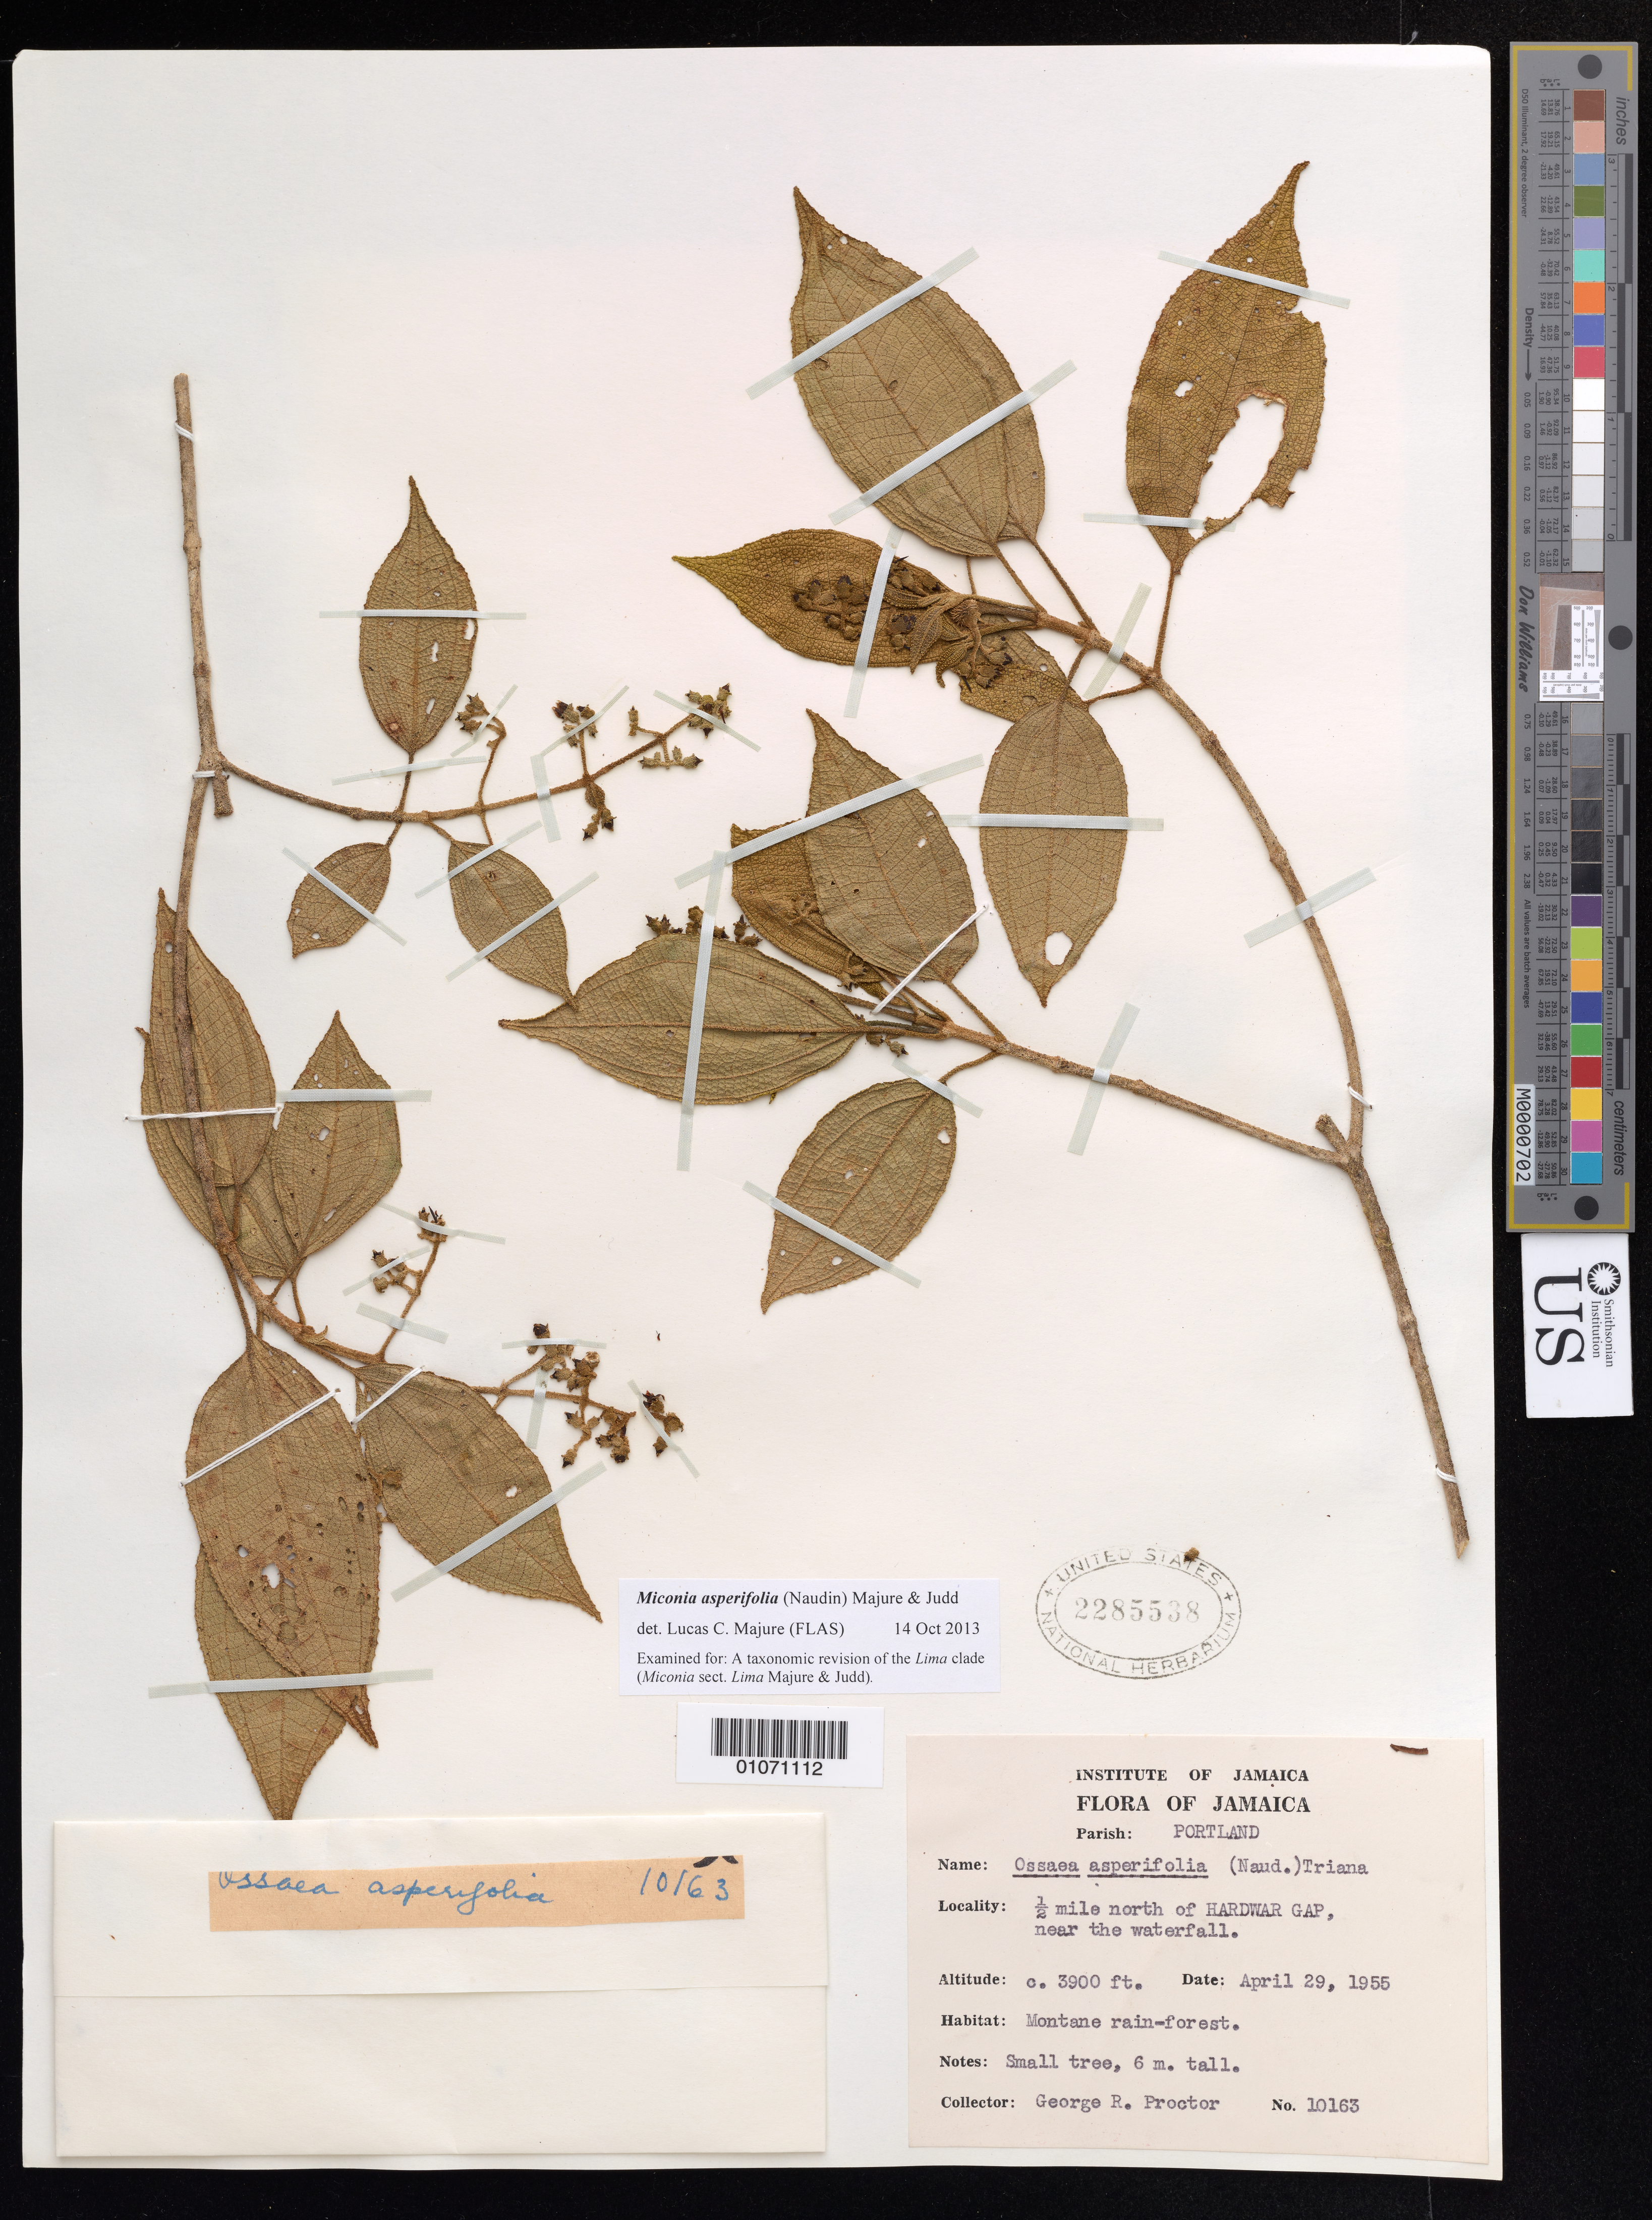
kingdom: Plantae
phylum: Tracheophyta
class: Magnoliopsida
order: Myrtales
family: Melastomataceae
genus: Miconia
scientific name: Miconia asperifolia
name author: (Naudin) Majure & Judd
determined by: Majure, Lucas C., (FLAS), University of Florida (UNITED STATES)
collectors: G. R. Proctor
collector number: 10163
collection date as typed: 29 Apr 1955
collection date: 1955-04-29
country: Jamaica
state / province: Portland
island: Jamaica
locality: Hardwar Gap, 0.5 mile N of, near waterfall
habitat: Montane rainforest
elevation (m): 1189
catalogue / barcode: US 2285538